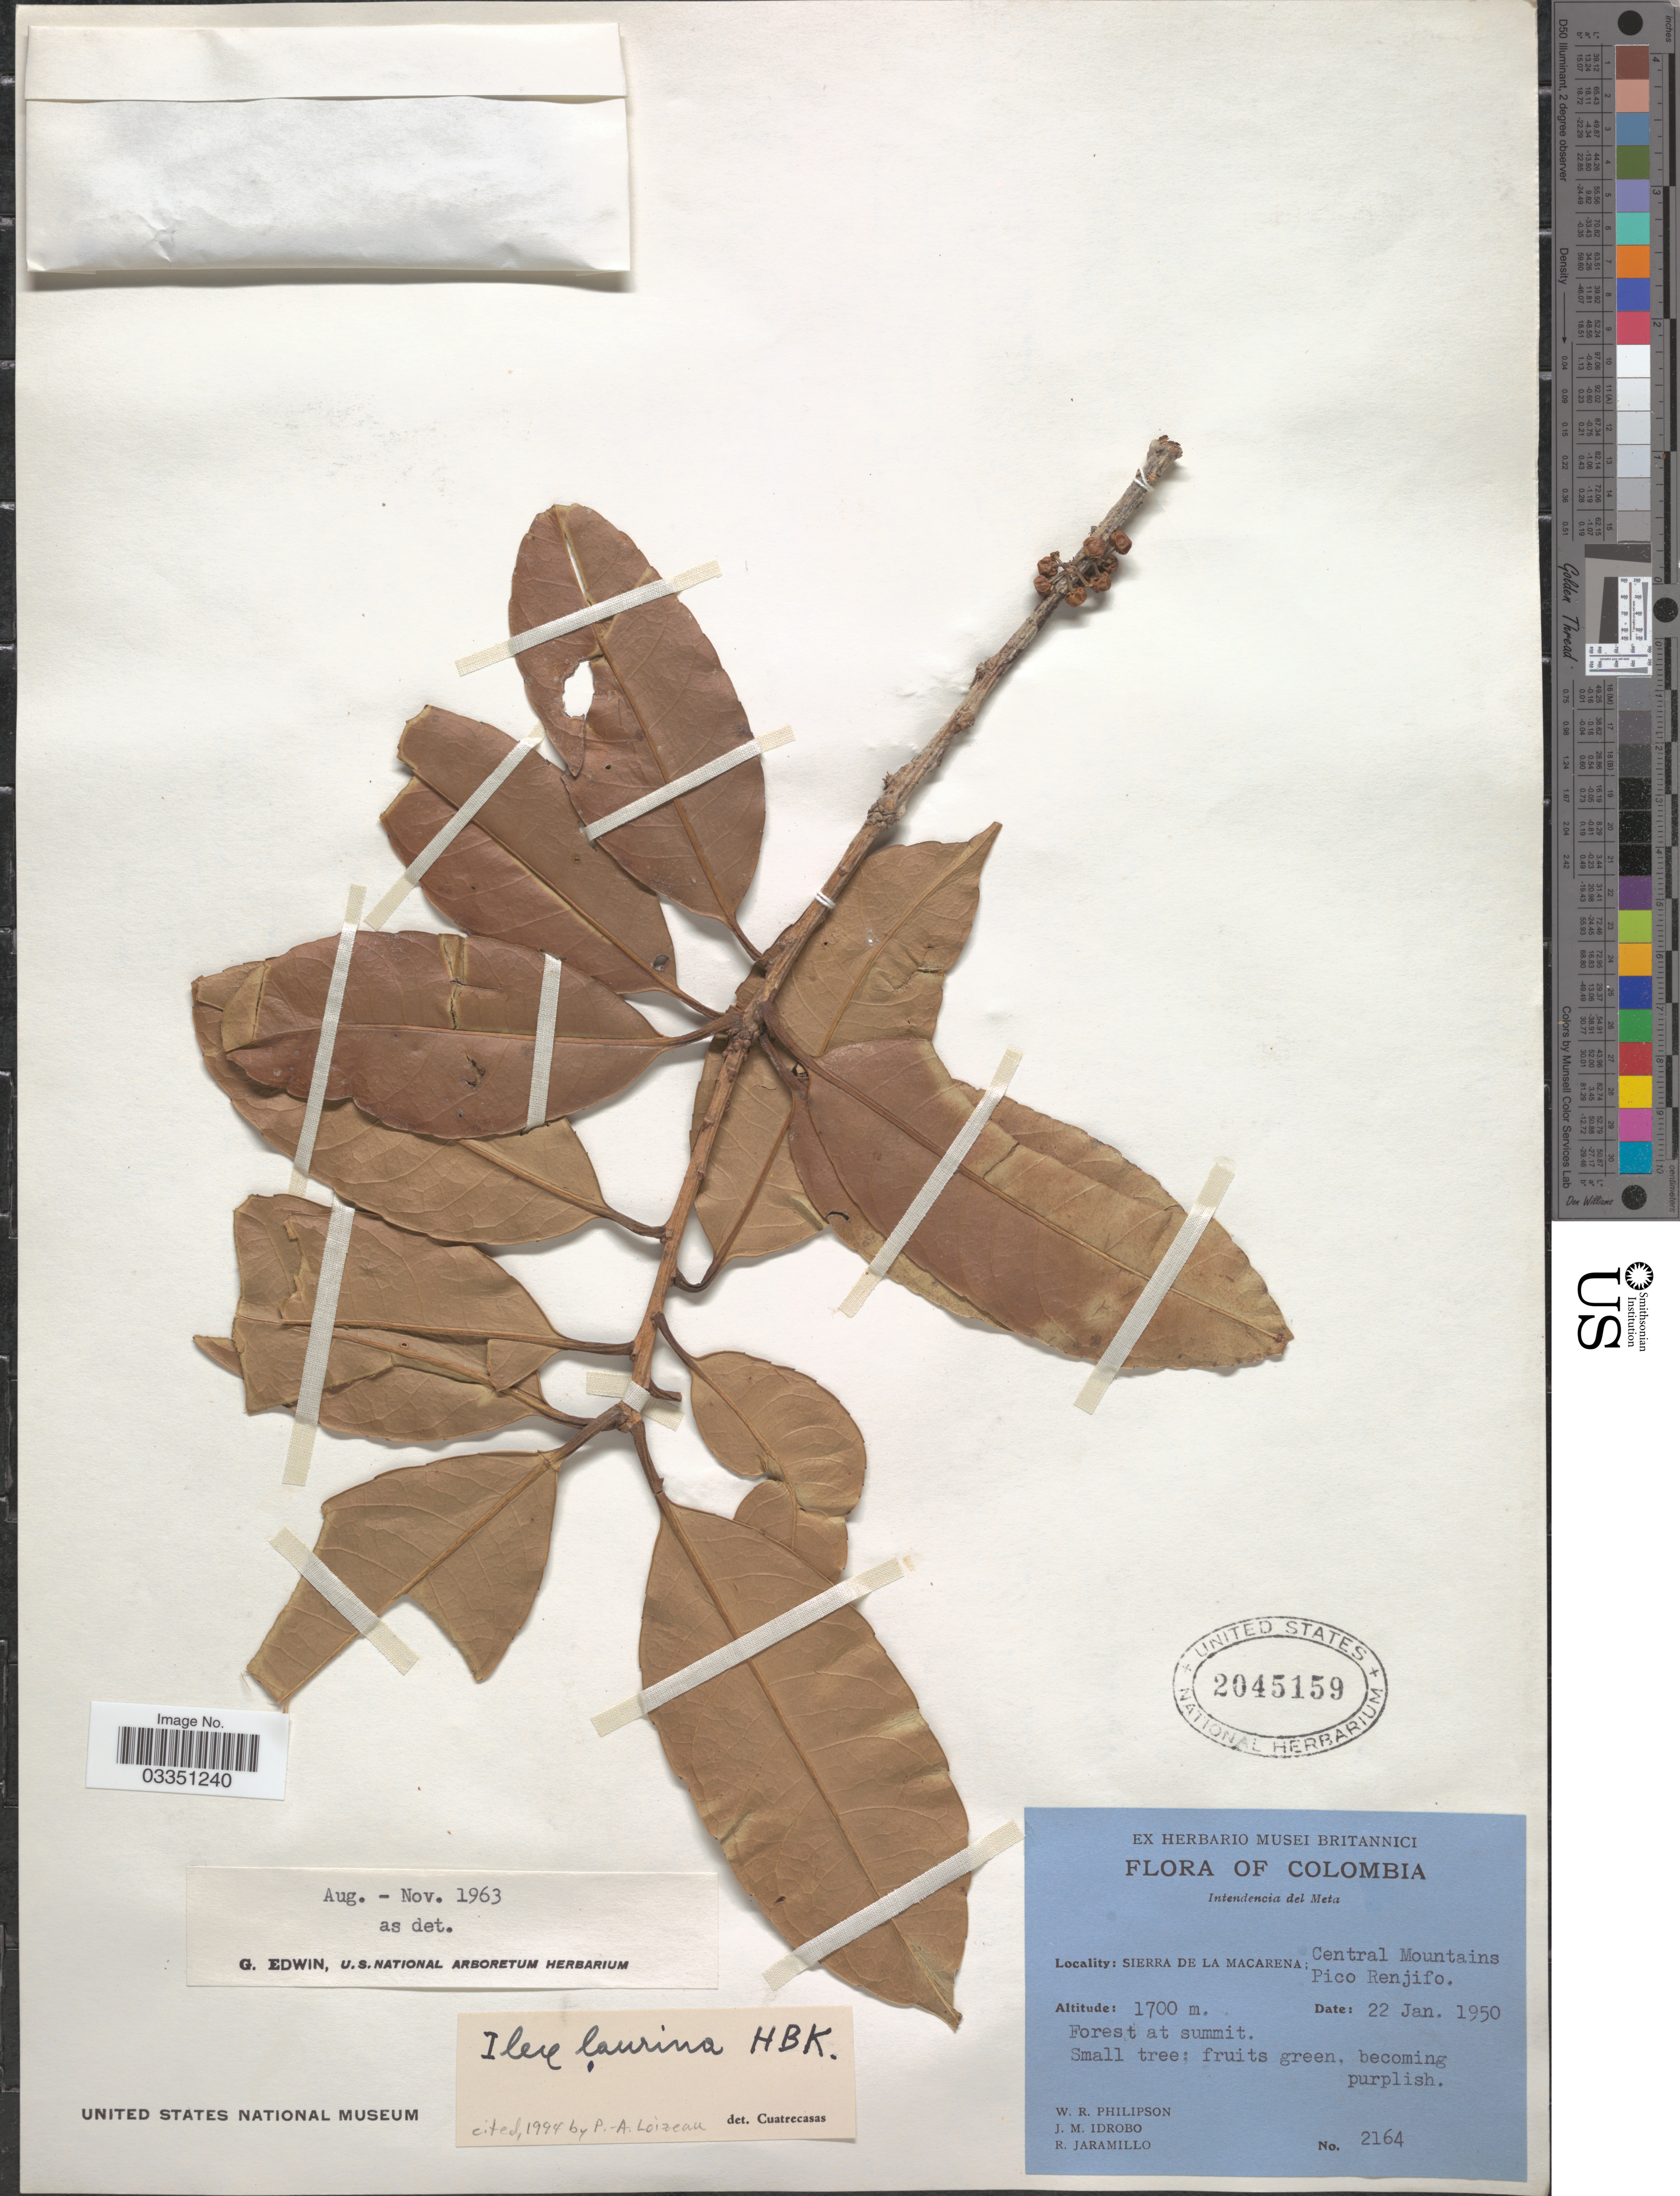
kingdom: Plantae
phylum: Tracheophyta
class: Magnoliopsida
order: Aquifoliales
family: Aquifoliaceae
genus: Ilex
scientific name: Ilex laurina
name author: Kunth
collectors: W. R. Philipson, J. M. Idrobo & R. Jaramillo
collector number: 2164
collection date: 1950-01-22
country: Colombia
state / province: Meta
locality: Intendencia del Meta. Sierra de la Macarena: Central Mountains. Pico Renjifo.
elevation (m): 1700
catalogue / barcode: US 2045159